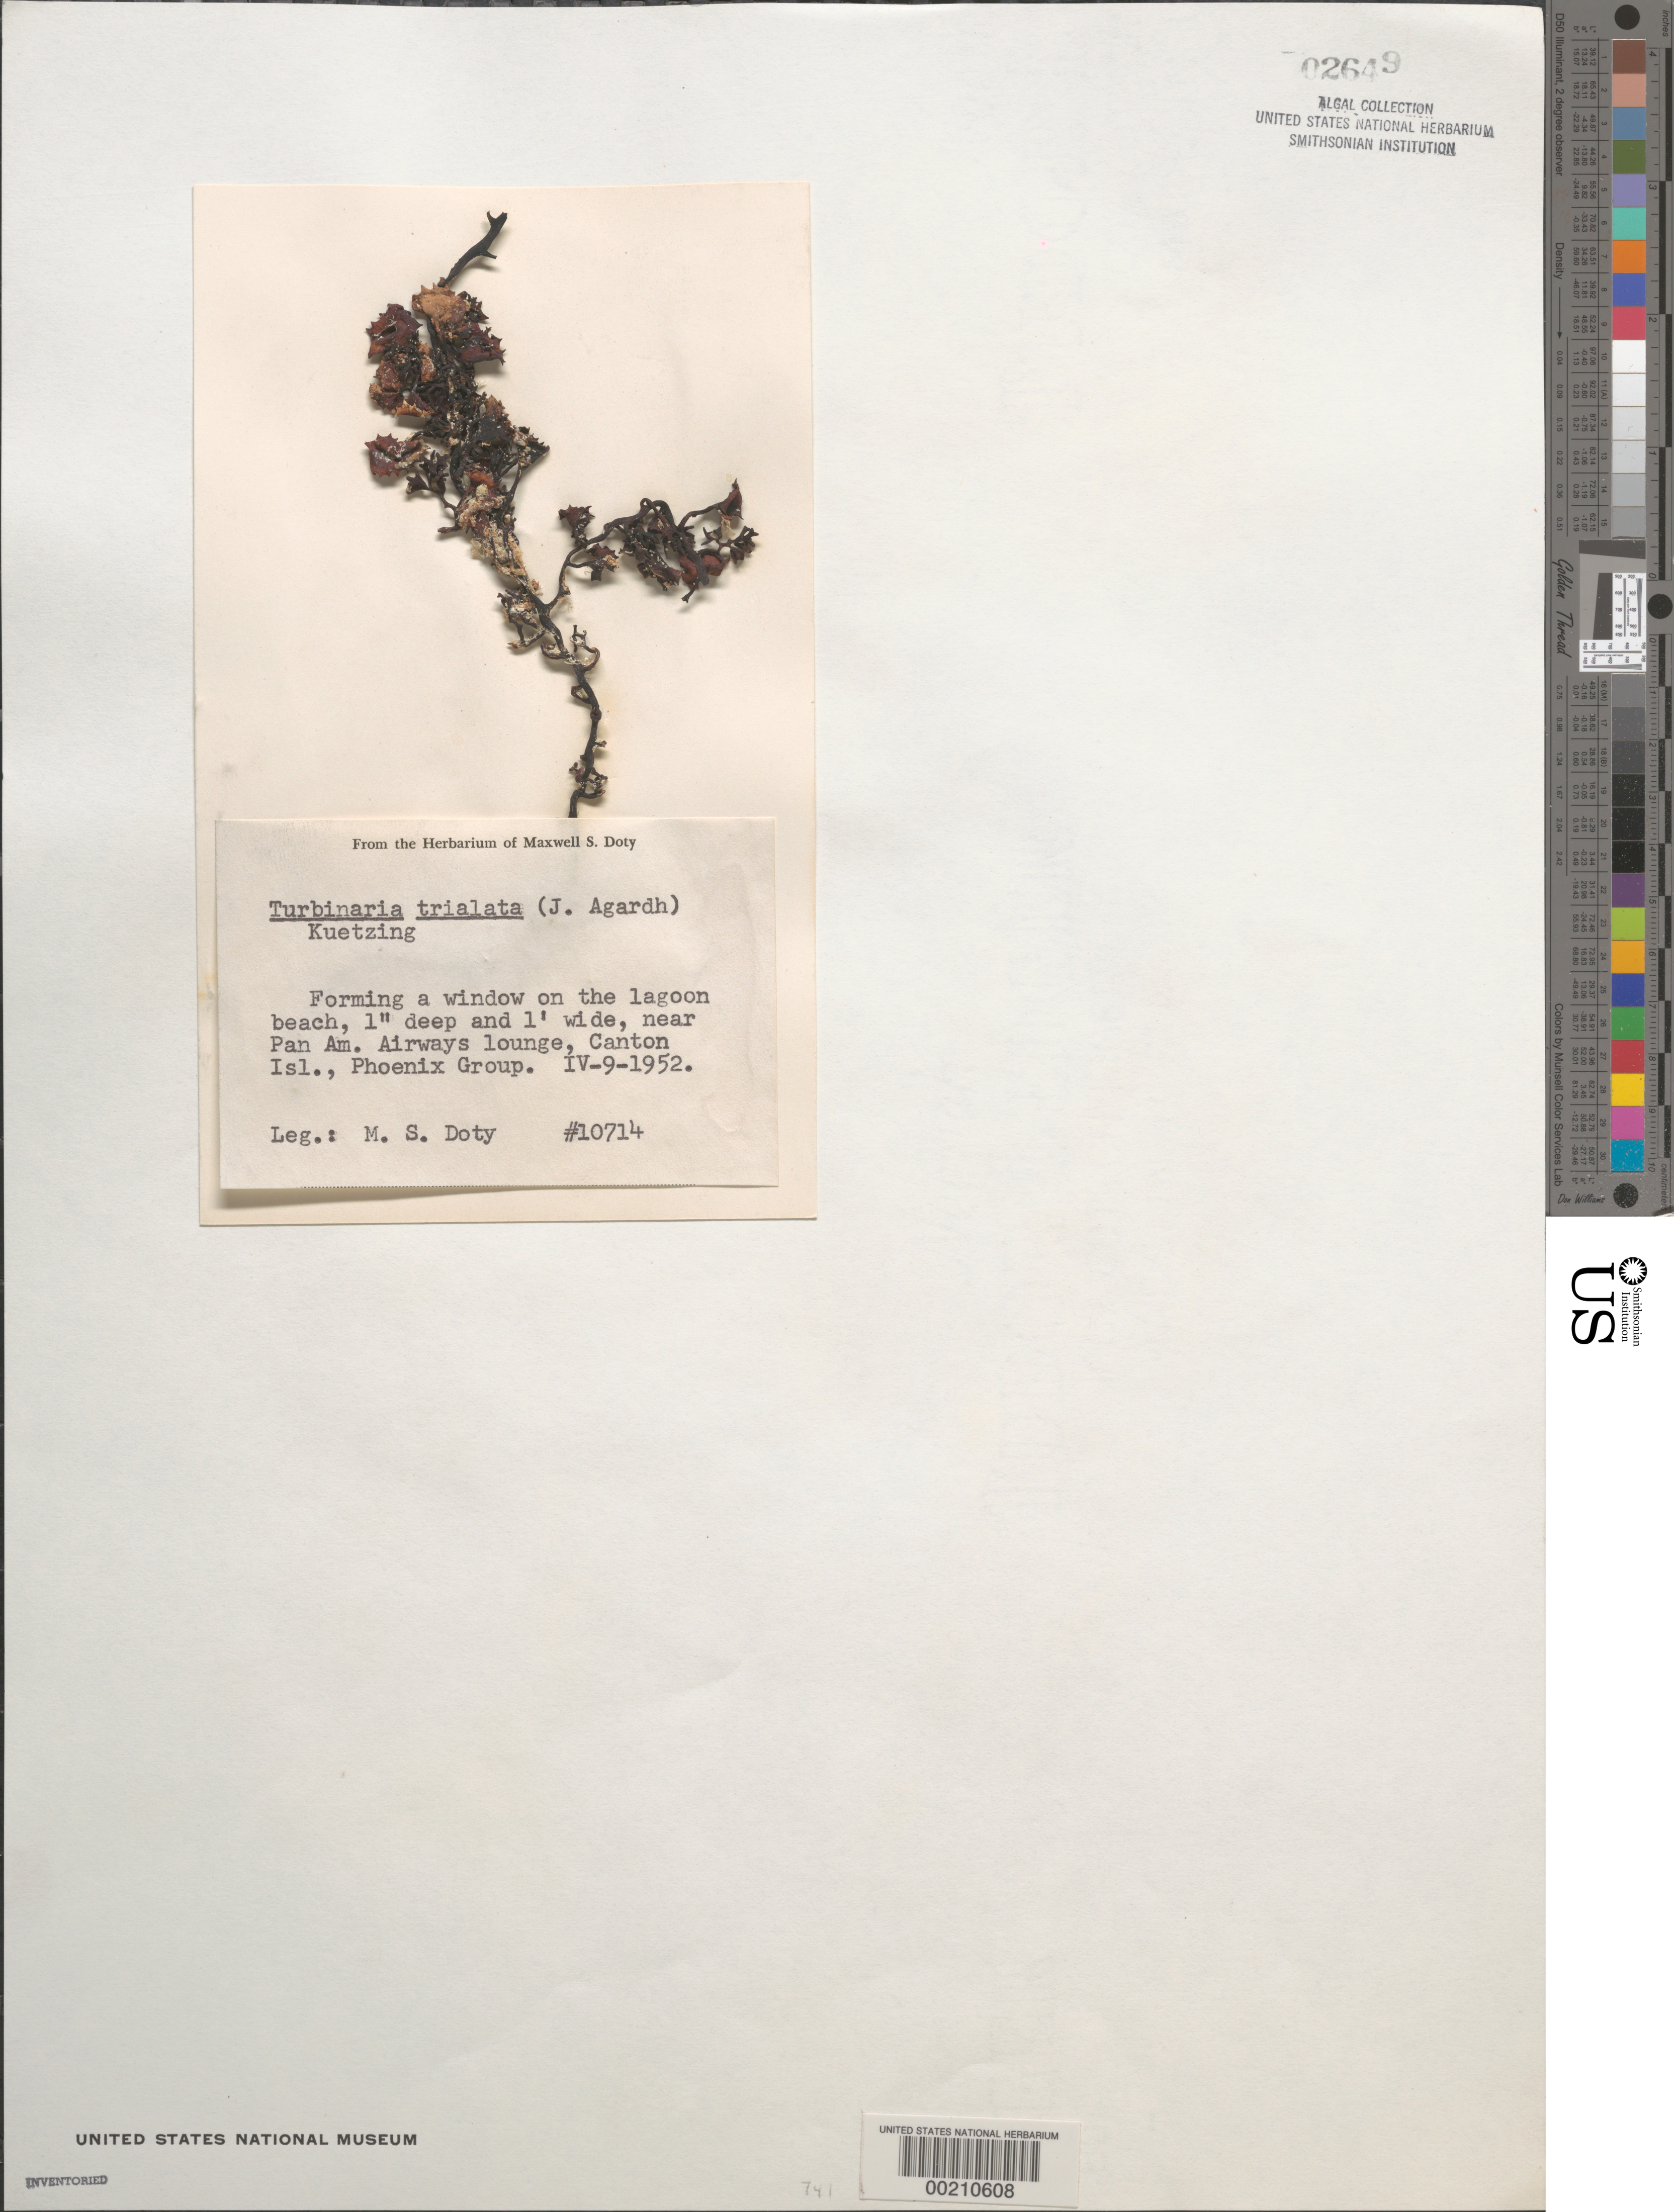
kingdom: Chromista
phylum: Ochrophyta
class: Phaeophyceae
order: Fucales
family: Sargassaceae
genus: Turbinaria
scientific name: Turbinaria trialata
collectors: M. S. Doty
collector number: MSD 10714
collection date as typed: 09 Apr 1952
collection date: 1952-04-09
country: Kiribati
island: Kanton [Canton] Atoll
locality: Near Pan American Airways lounge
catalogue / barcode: US 2649